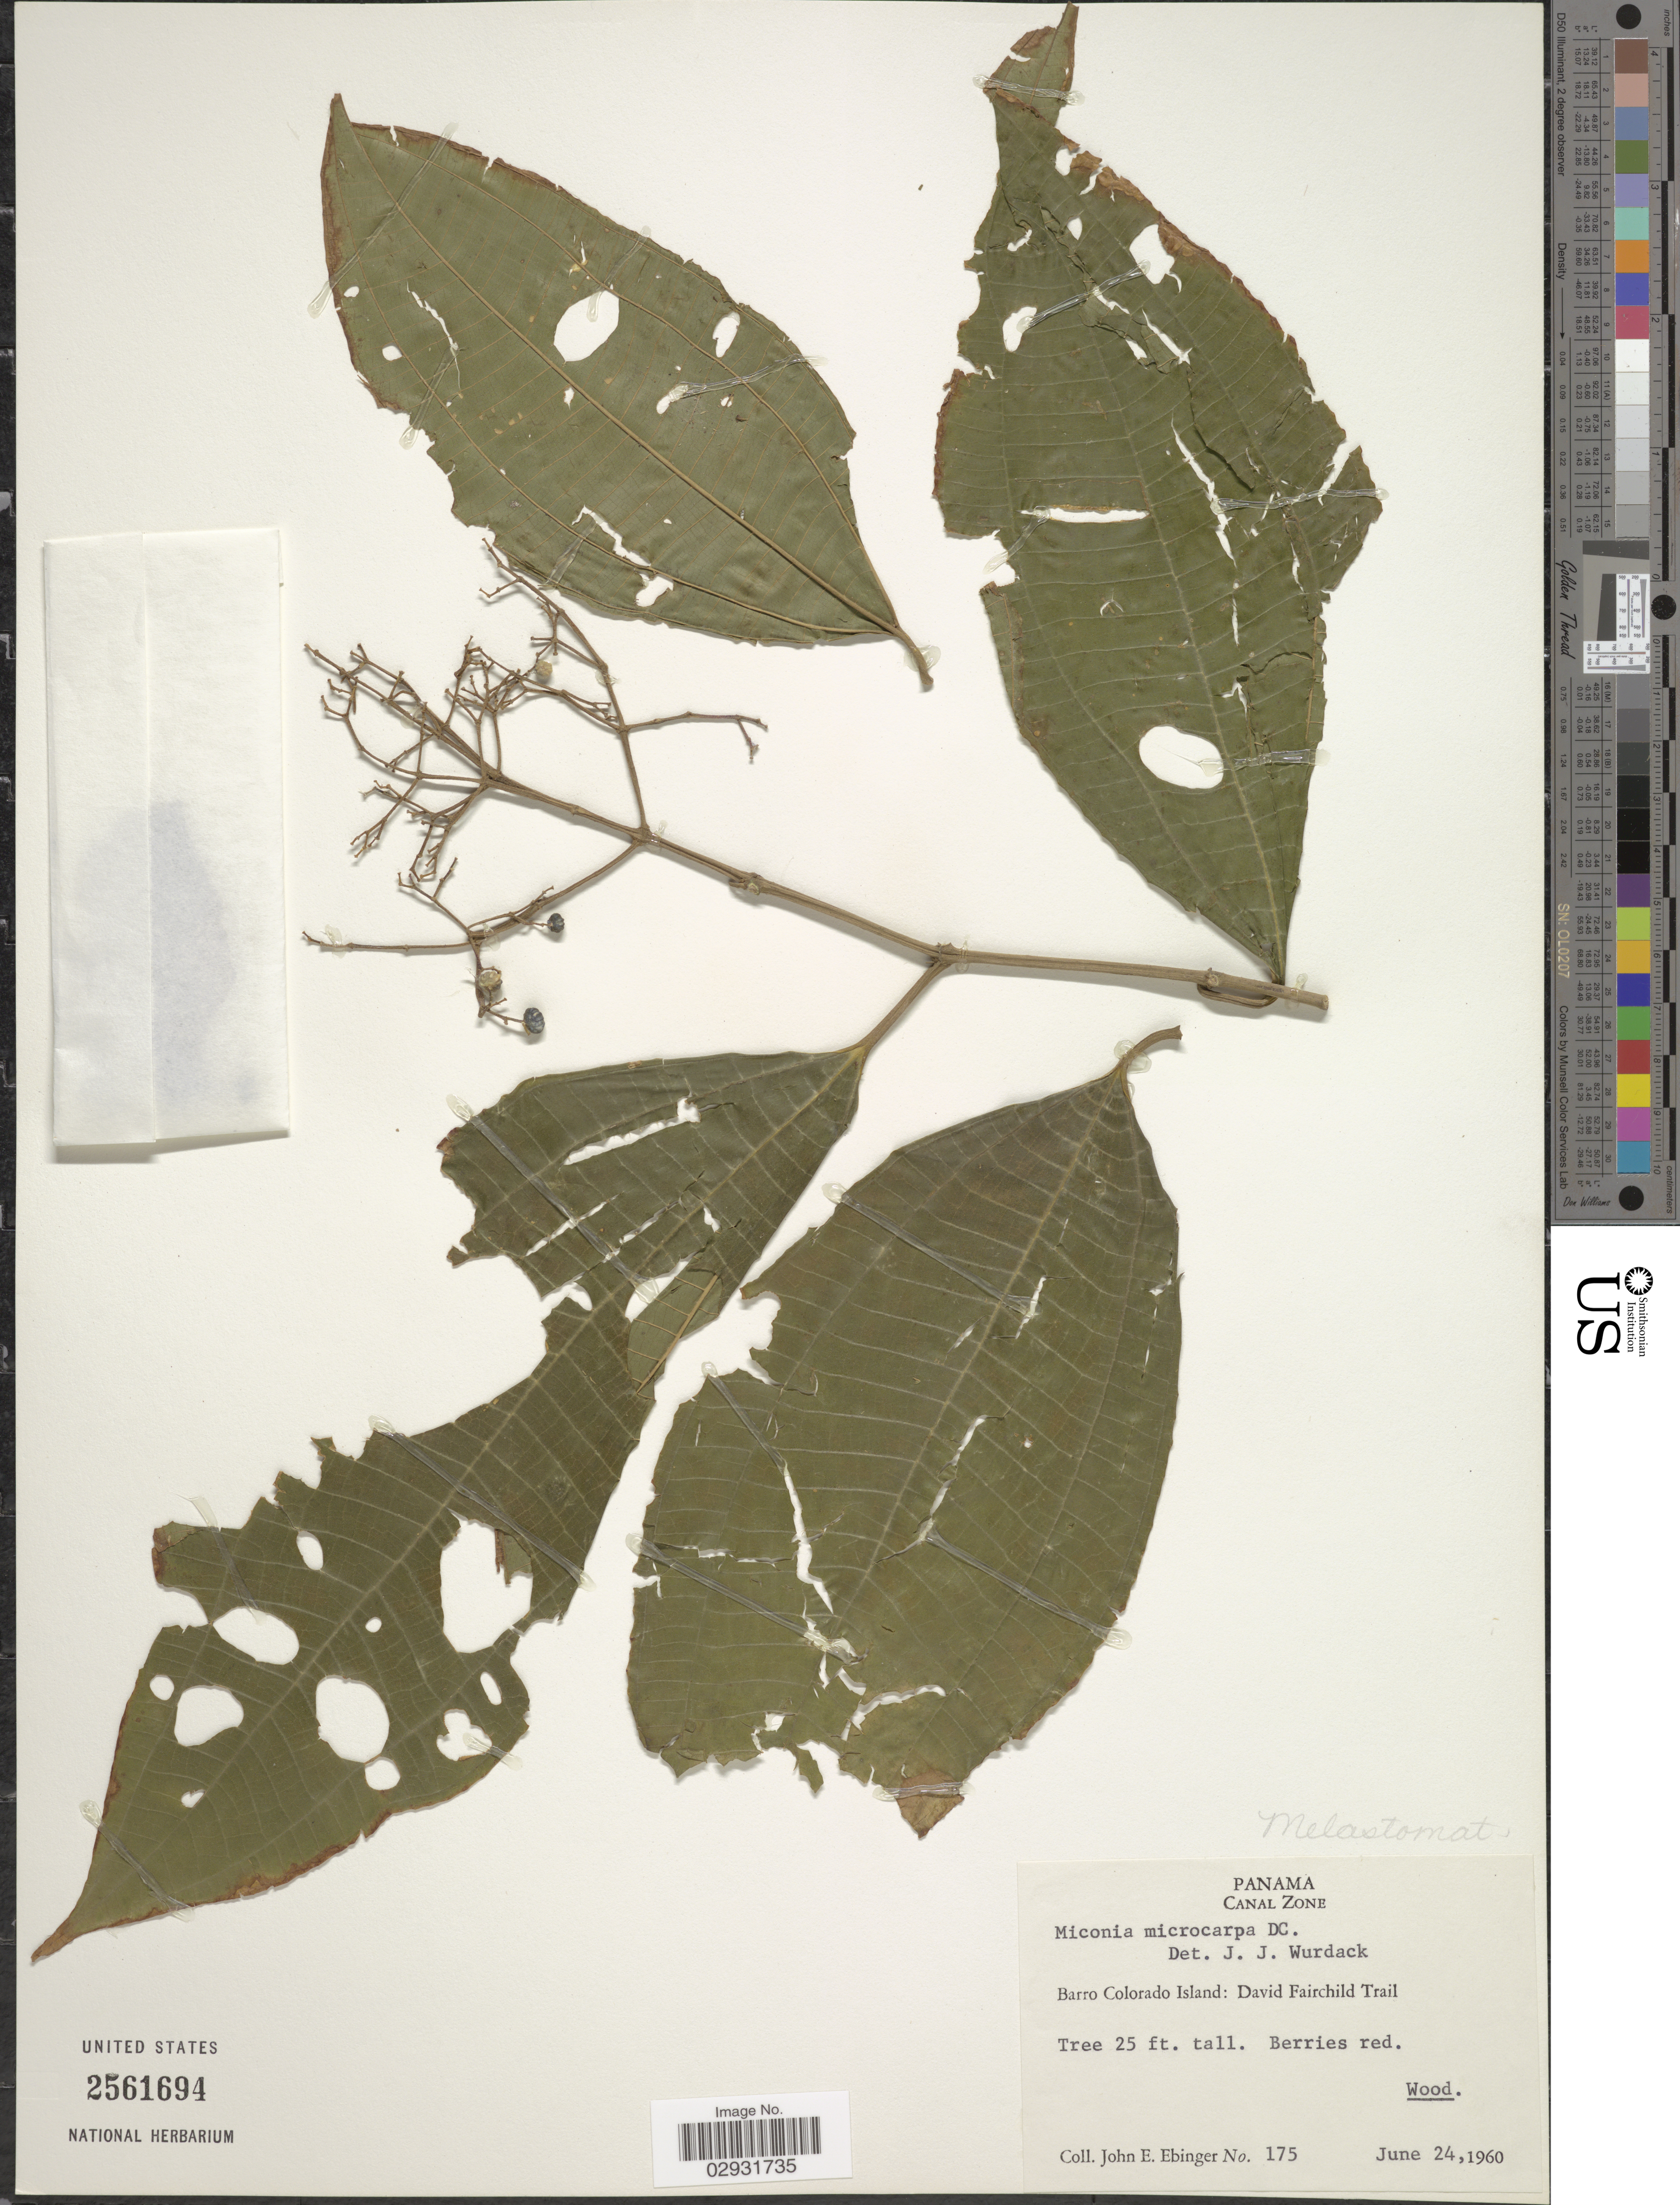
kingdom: Plantae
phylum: Tracheophyta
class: Magnoliopsida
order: Myrtales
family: Melastomataceae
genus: Miconia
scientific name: Miconia affinis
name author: DC.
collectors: J. Ebinger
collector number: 175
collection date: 1960-06-24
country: Panama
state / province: Panamá Oeste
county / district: Canal Zone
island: Barro Colorado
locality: Canal Zone. Barro Colorado Island: David Fairchild Trail.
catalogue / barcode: US 2561694